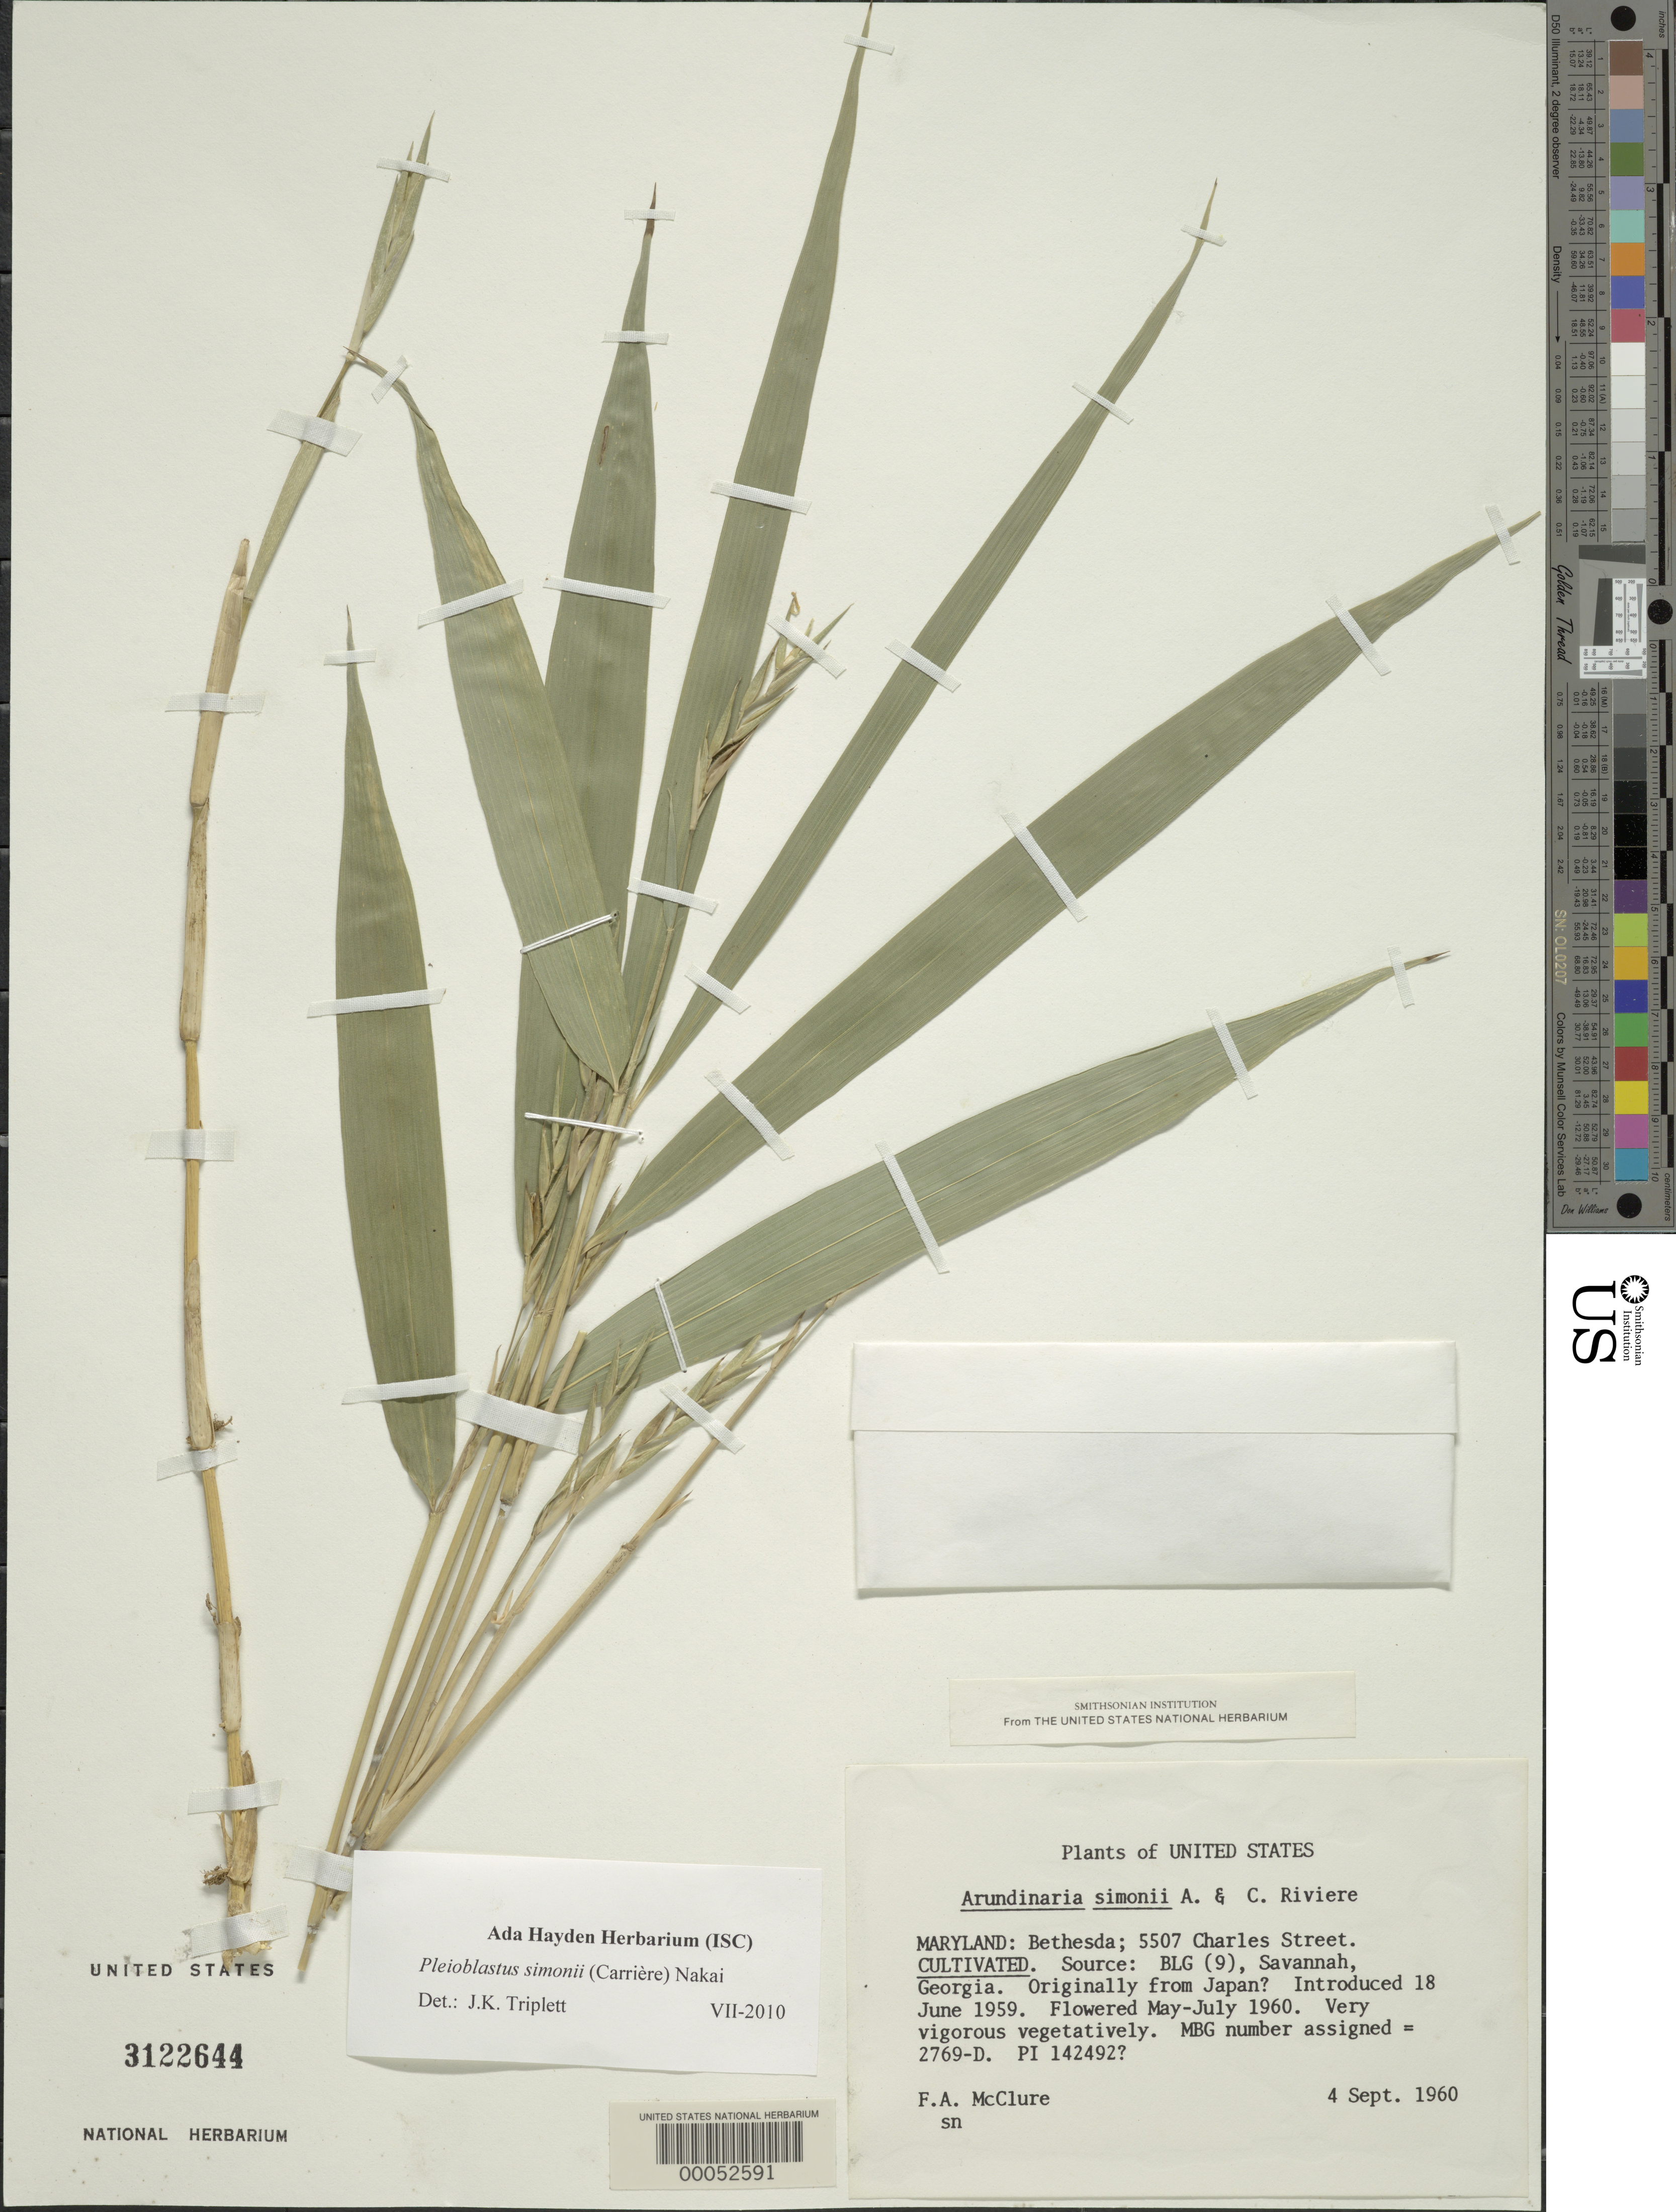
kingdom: Plantae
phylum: Tracheophyta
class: Liliopsida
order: Poales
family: Poaceae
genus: Pleioblastus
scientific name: Pleioblastus simonii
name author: (Carrière) Nakai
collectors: F. A. McClure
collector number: MBG 2769-D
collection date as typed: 04 Sep 1960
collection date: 1960-09-04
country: United States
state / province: Maryland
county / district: Montgomery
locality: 5507 Charles Street, Bethesda (McClure's garden)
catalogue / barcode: US 3122644